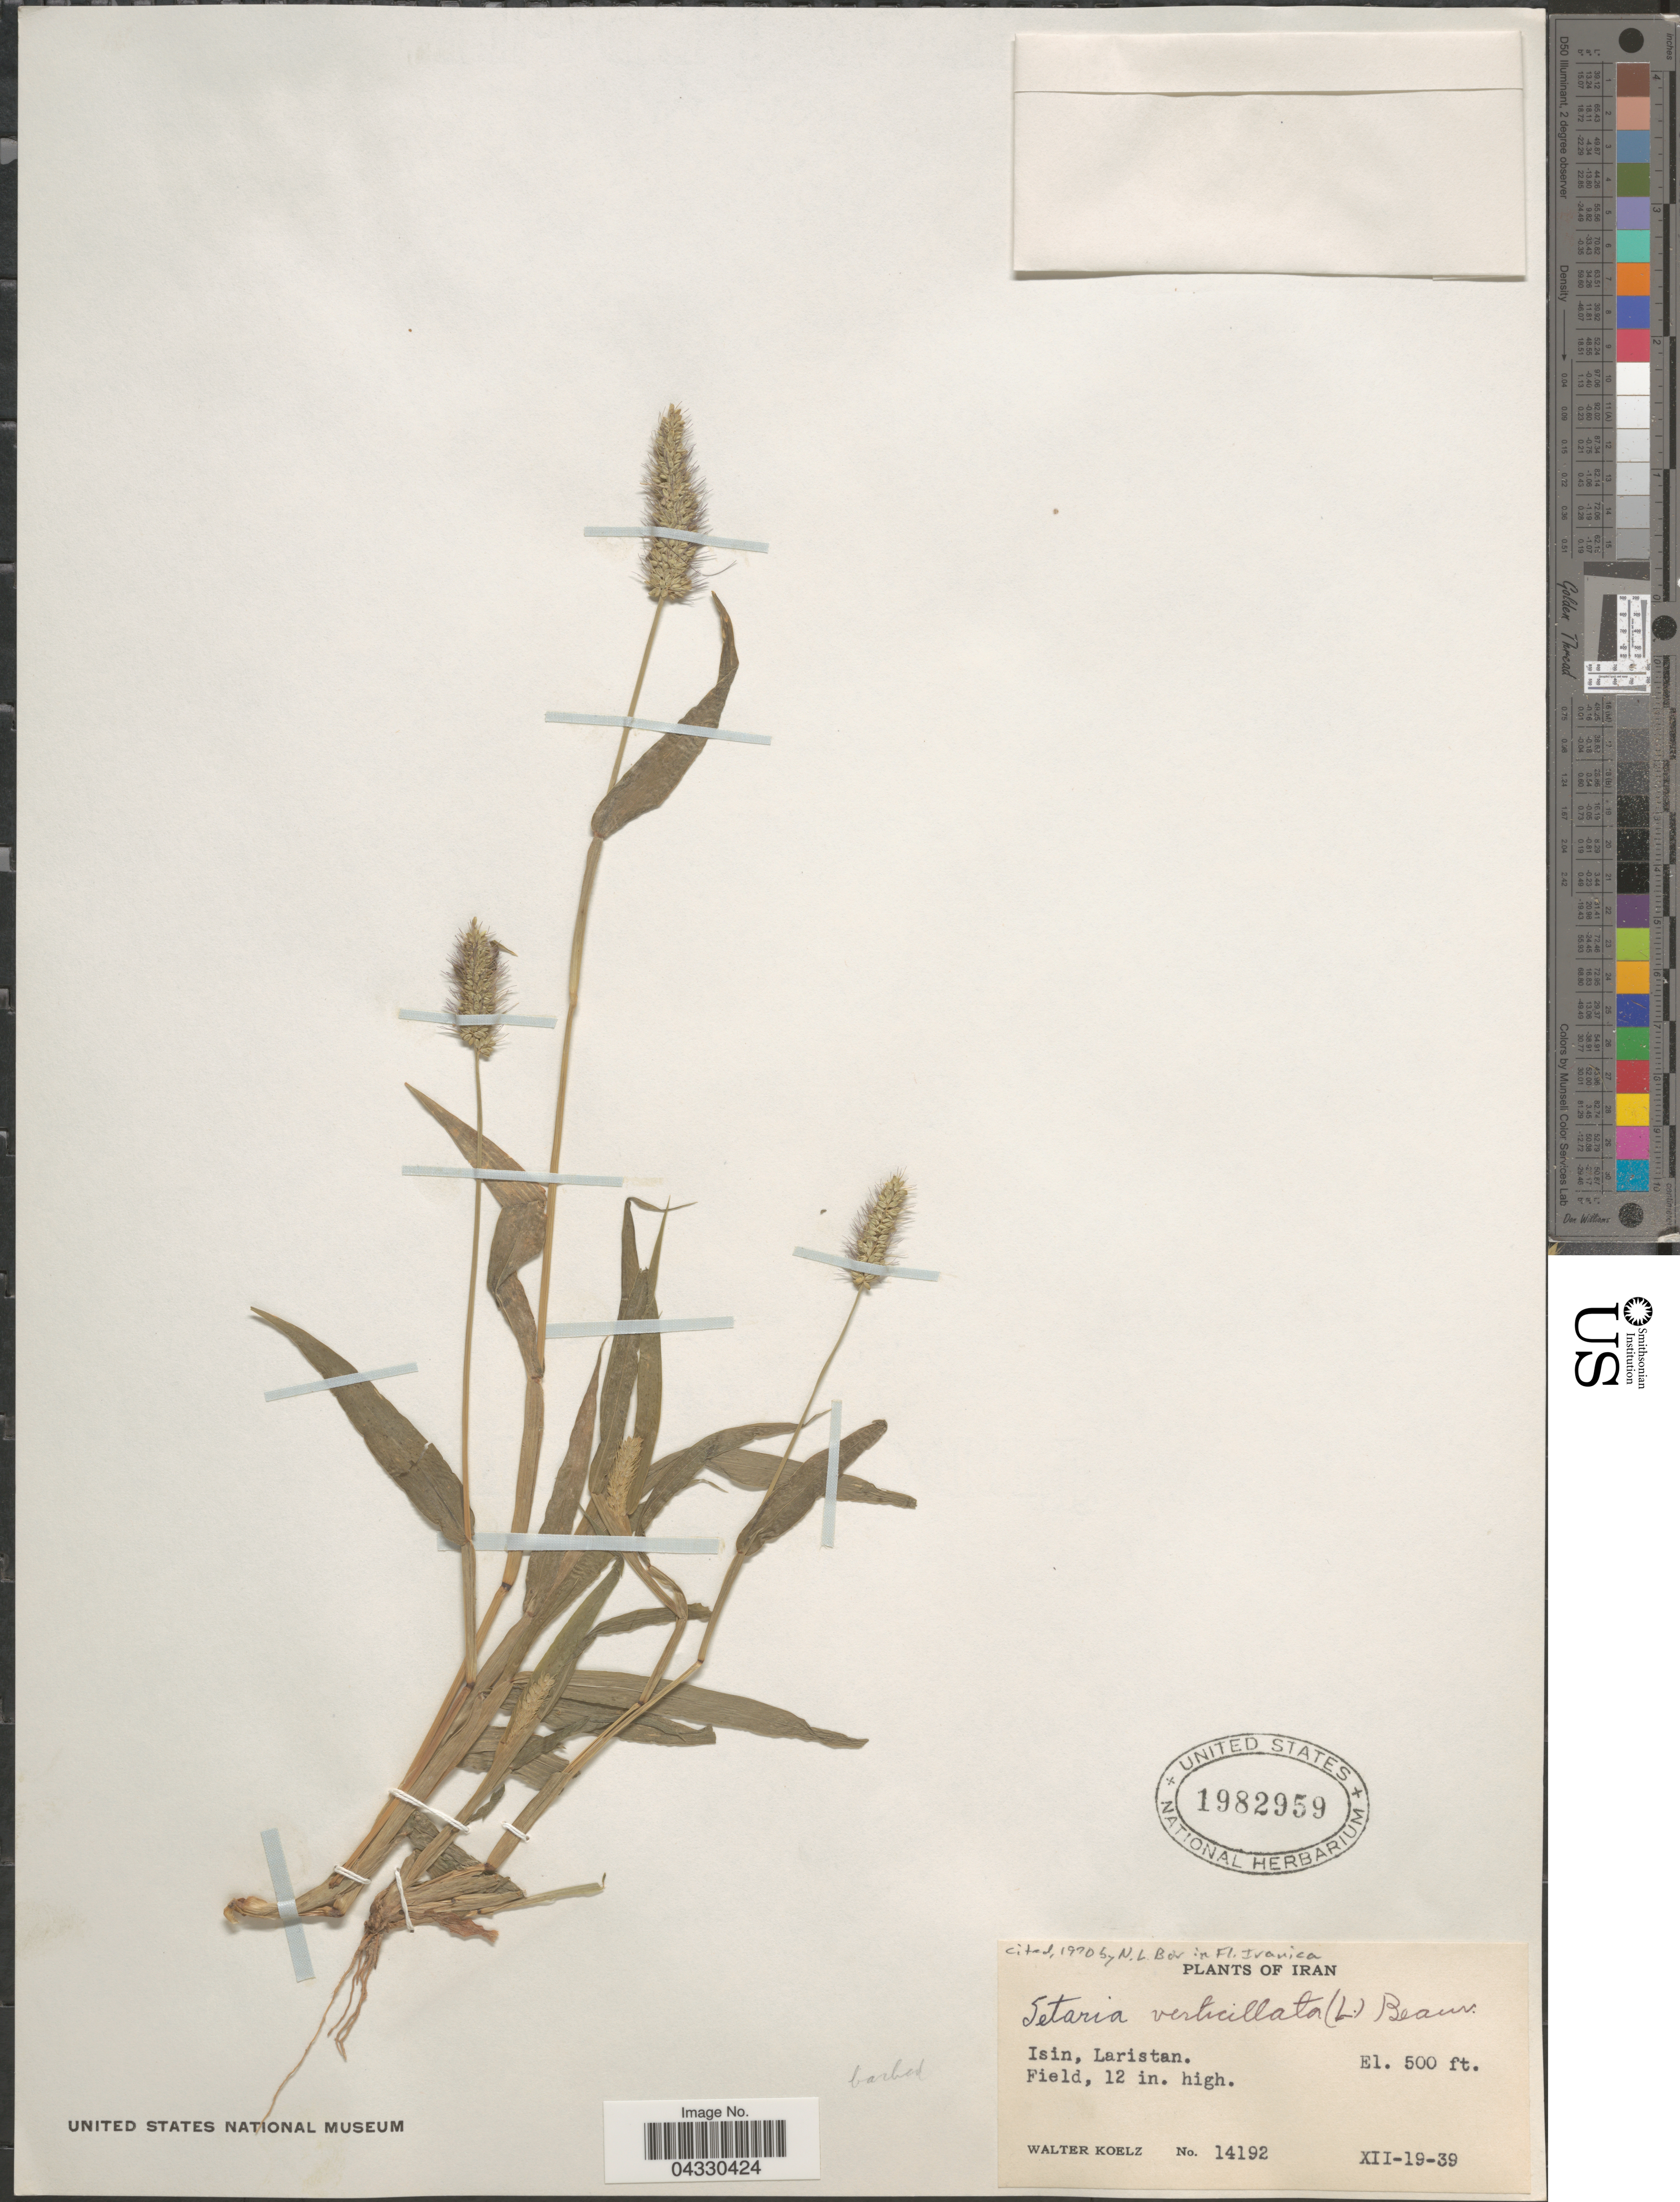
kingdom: Plantae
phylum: Tracheophyta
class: Liliopsida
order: Poales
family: Poaceae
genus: Setaria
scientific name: Setaria verticillata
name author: (L.) P. Beauv.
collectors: W. N. Koelz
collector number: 14192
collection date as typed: Transcribed d/m/y: 19/12/39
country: Iran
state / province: Hormozgan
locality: Isin, Laristan.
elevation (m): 152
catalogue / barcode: US 1982959